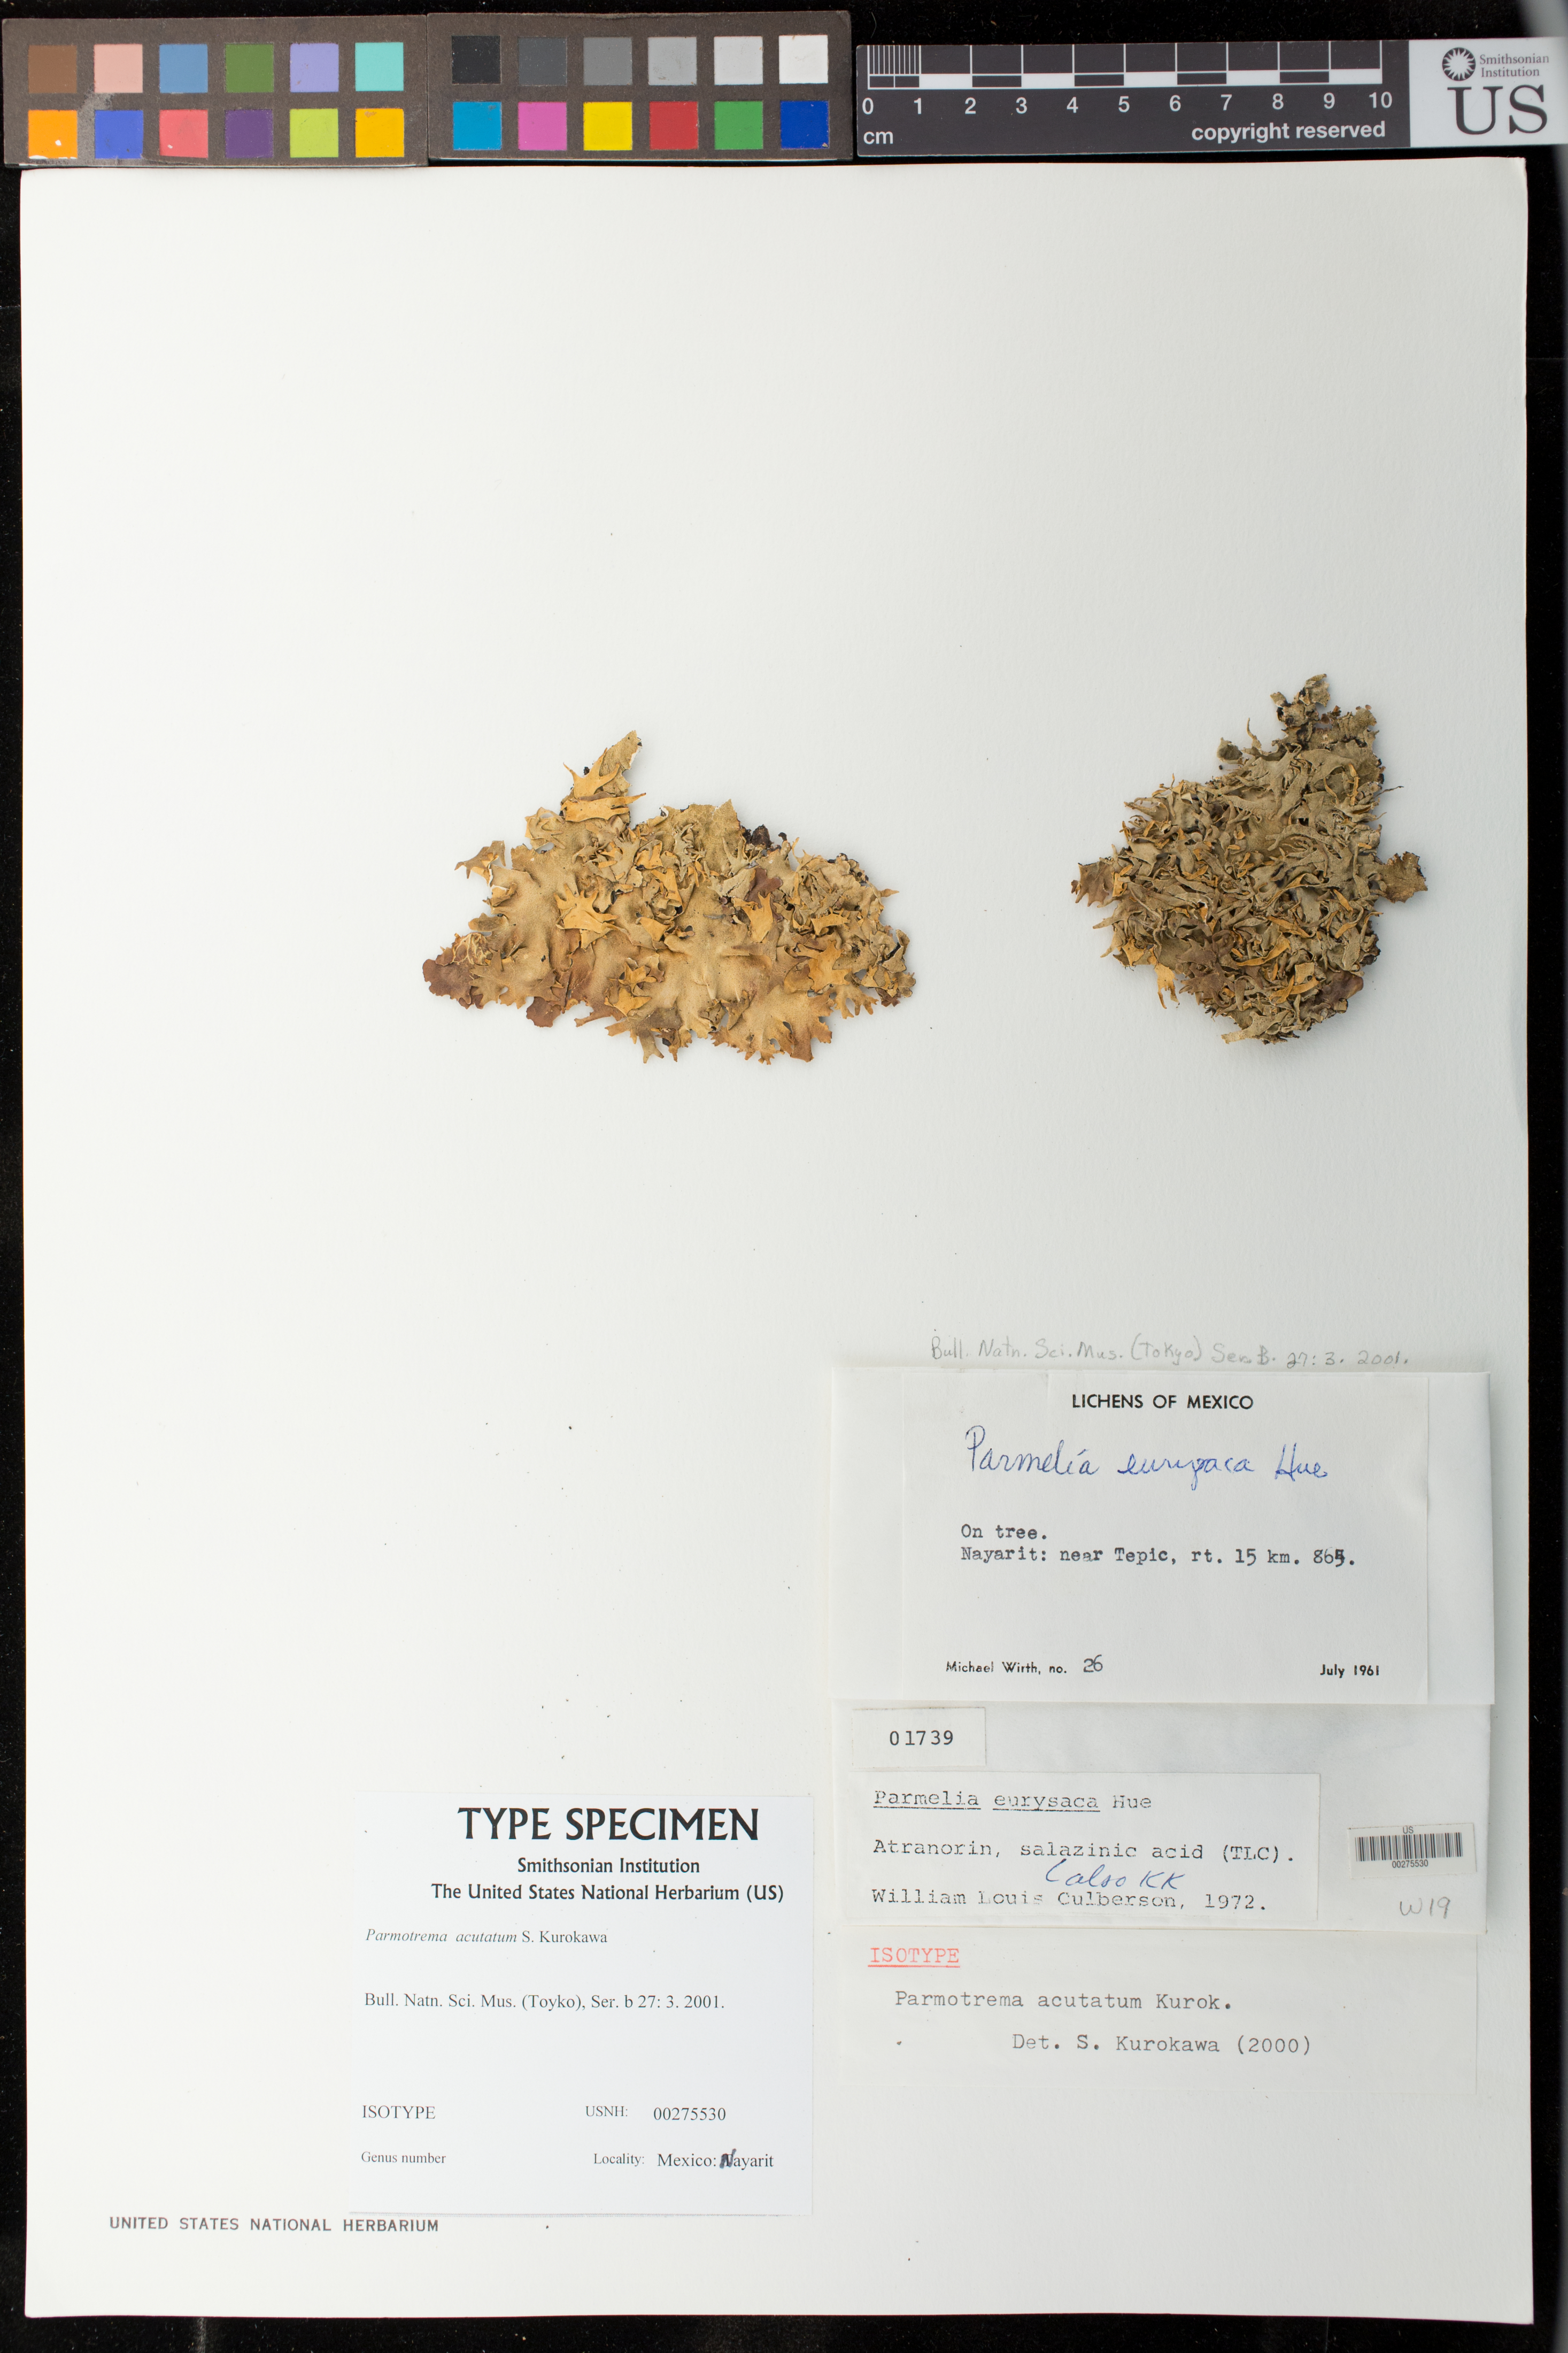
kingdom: Fungi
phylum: Ascomycota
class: Lecanoromycetes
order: Lecanorales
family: Parmeliaceae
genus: Parmotrema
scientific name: Parmotrema acutatum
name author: Kurok.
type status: Isotype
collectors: M. Wirth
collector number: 26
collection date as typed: Jul 1961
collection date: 1961-07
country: Mexico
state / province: Nayarit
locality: Near Tepic, Rte. 15 km 865.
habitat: Tree